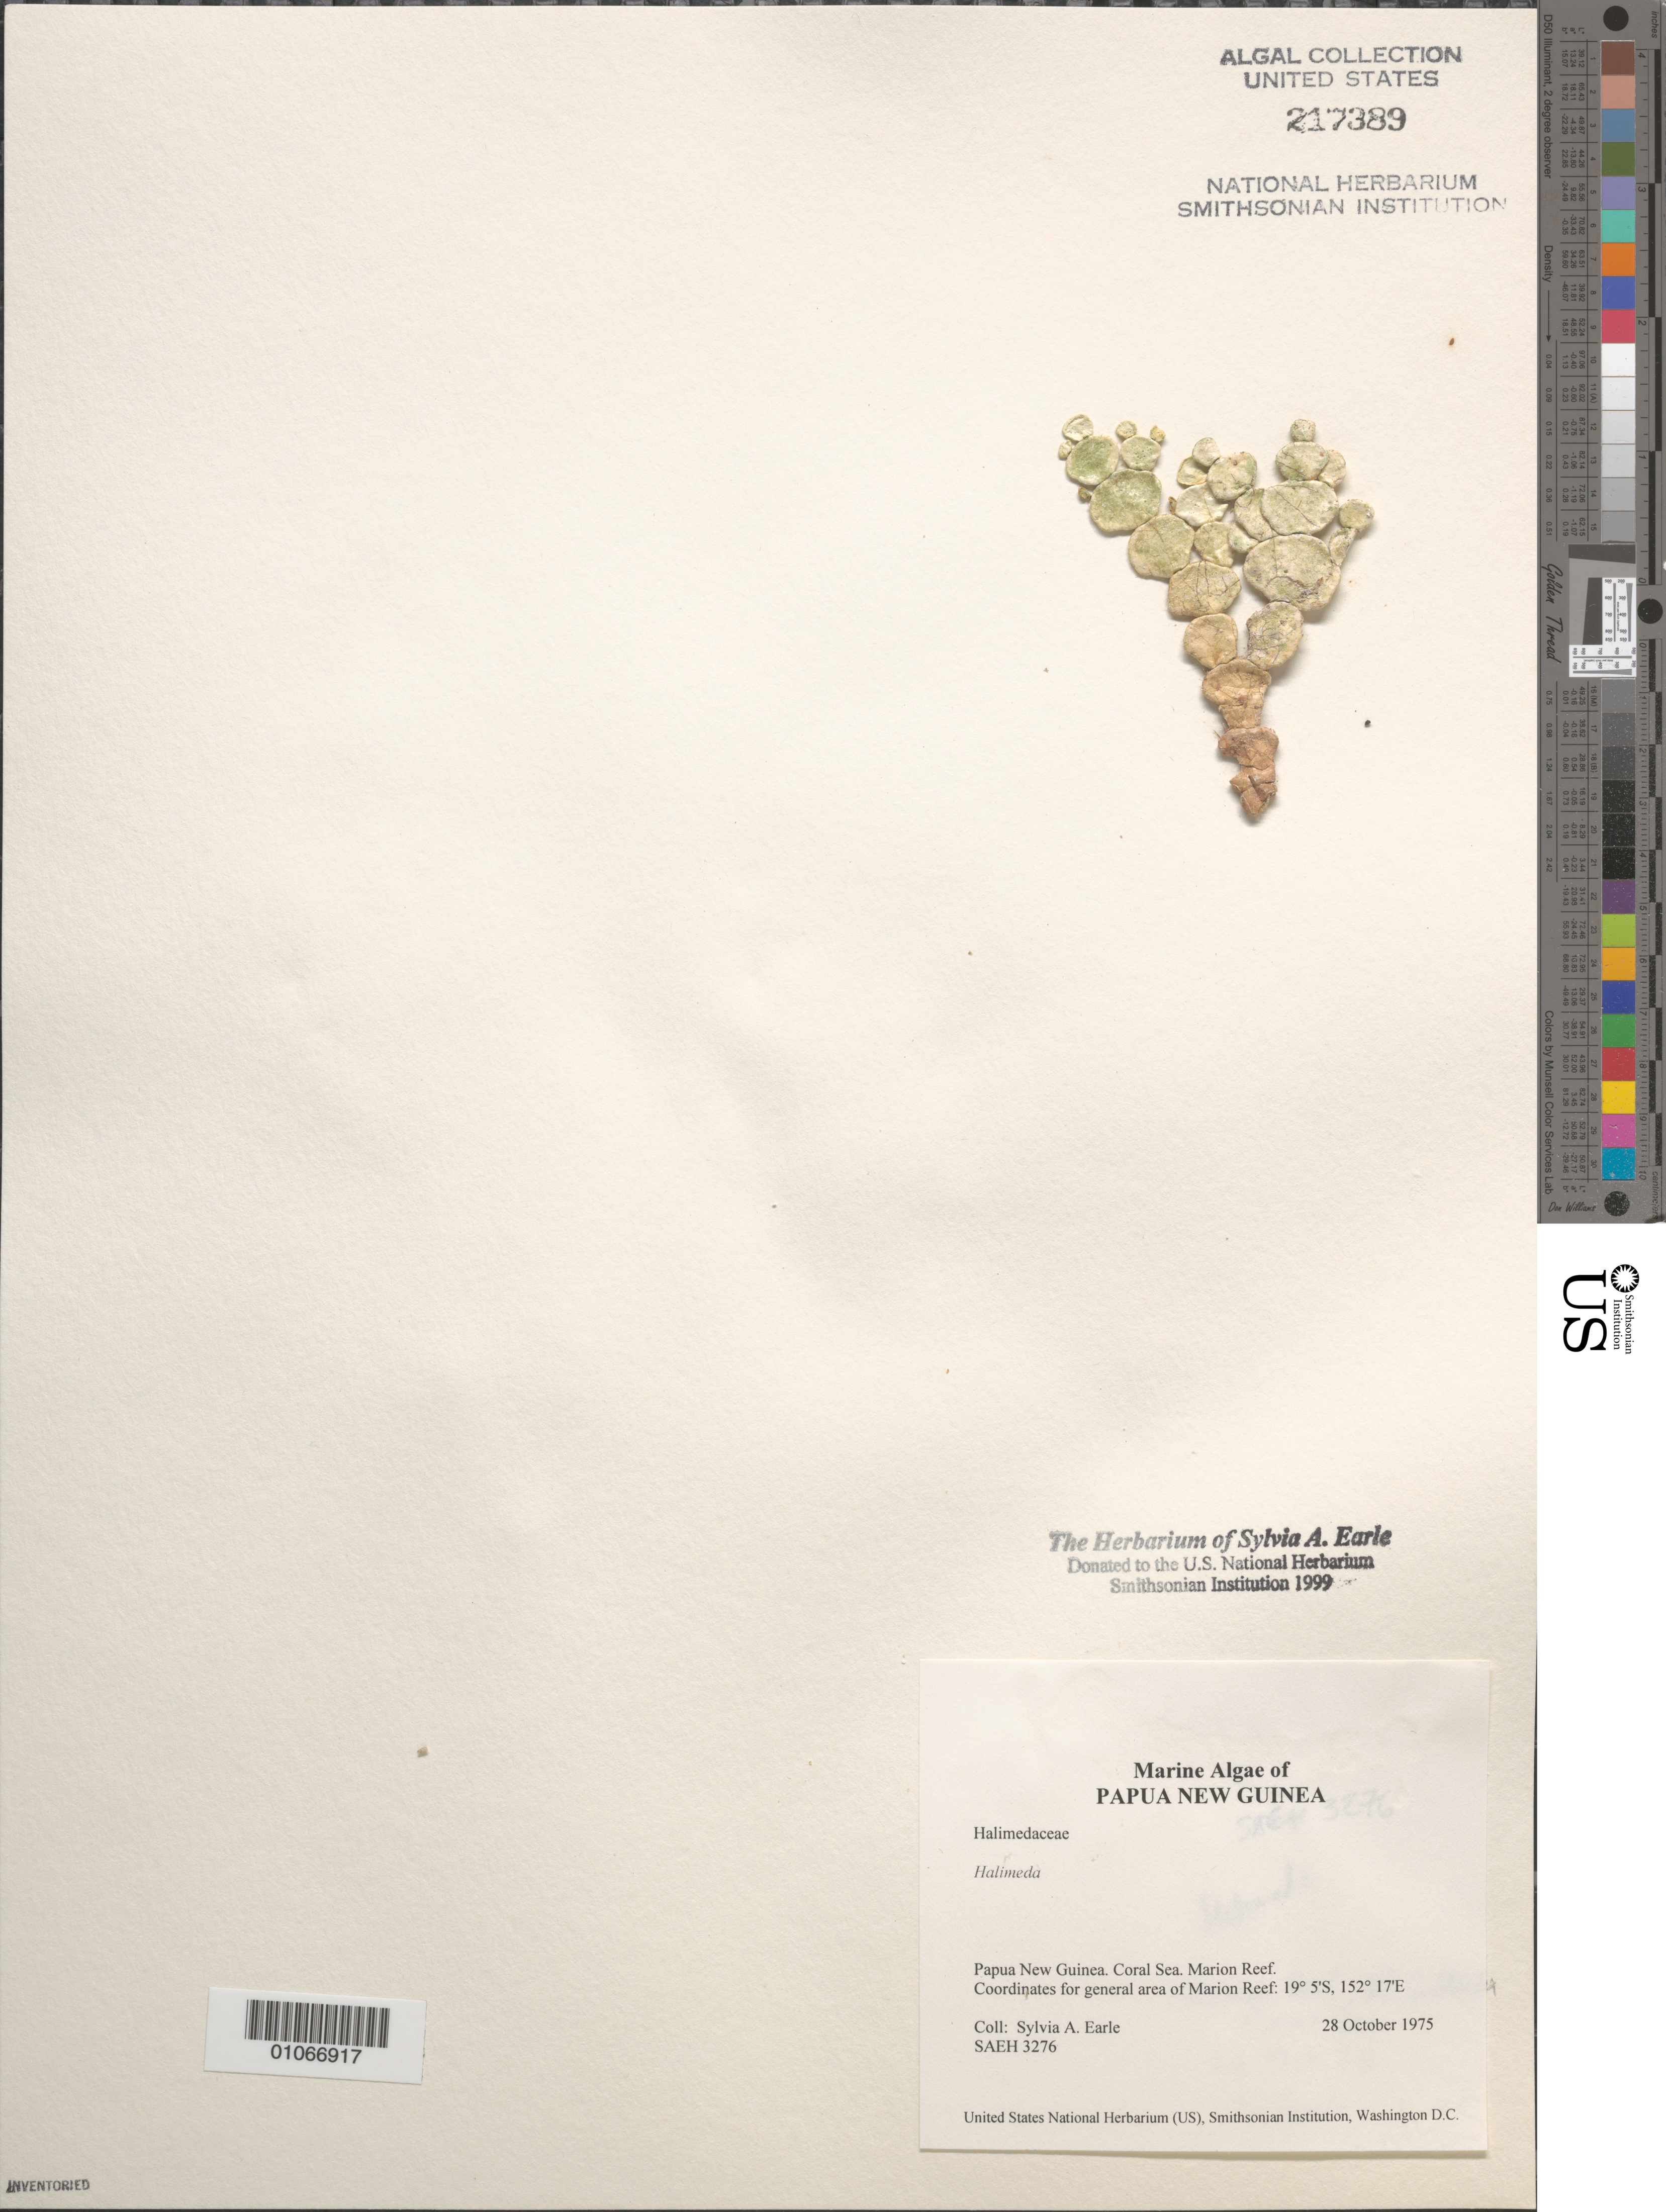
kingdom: Plantae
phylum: Chlorophyta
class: Ulvophyceae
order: Bryopsidales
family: Halimedaceae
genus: Halimeda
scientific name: Halimeda sp.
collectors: S. A. Earle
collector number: SAEH 3276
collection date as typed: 28 Oct 1975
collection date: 1975-10-28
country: Australia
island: Marion Reef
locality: Coral Sea, Marion Reef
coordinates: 19 5'S, 152 17'E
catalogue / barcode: US 217389